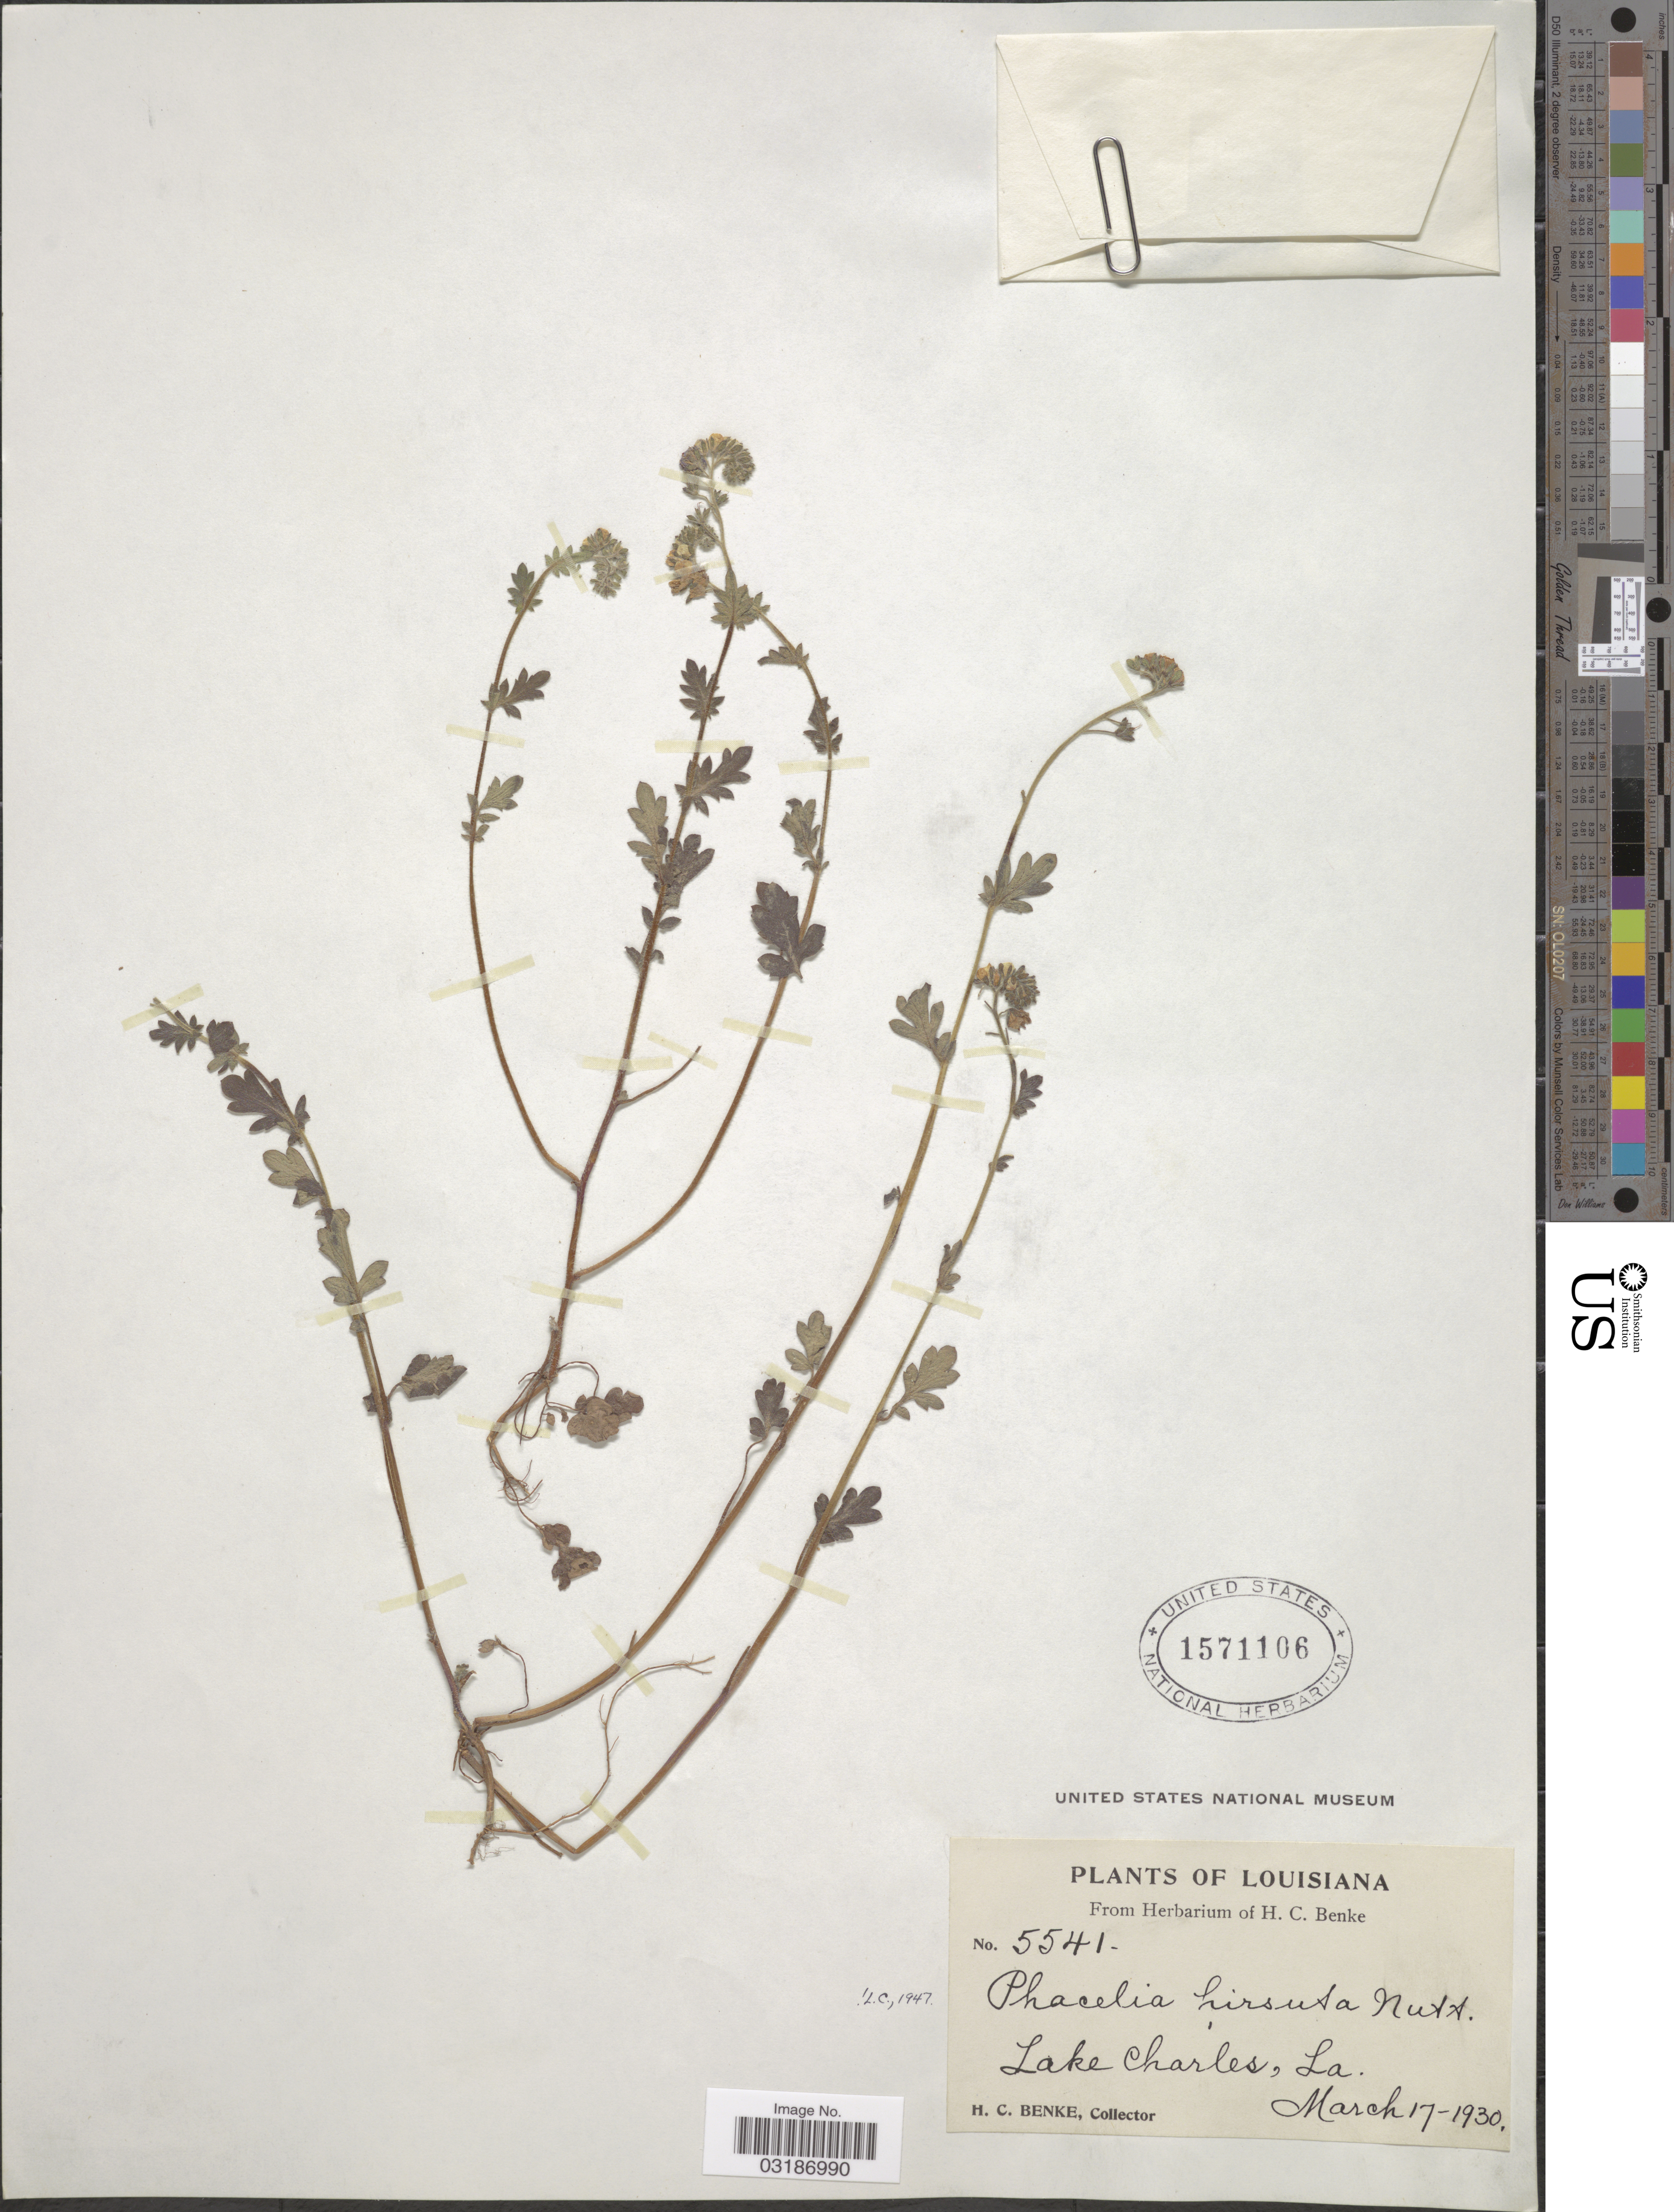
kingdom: Plantae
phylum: Tracheophyta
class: Magnoliopsida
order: Boraginales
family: Hydrophyllaceae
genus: Phacelia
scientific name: Phacelia hirsuta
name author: Nutt.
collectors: H. Benke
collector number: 5541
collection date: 1930-03-17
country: United States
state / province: Louisiana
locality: Lake Charles, La.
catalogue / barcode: US 1571106